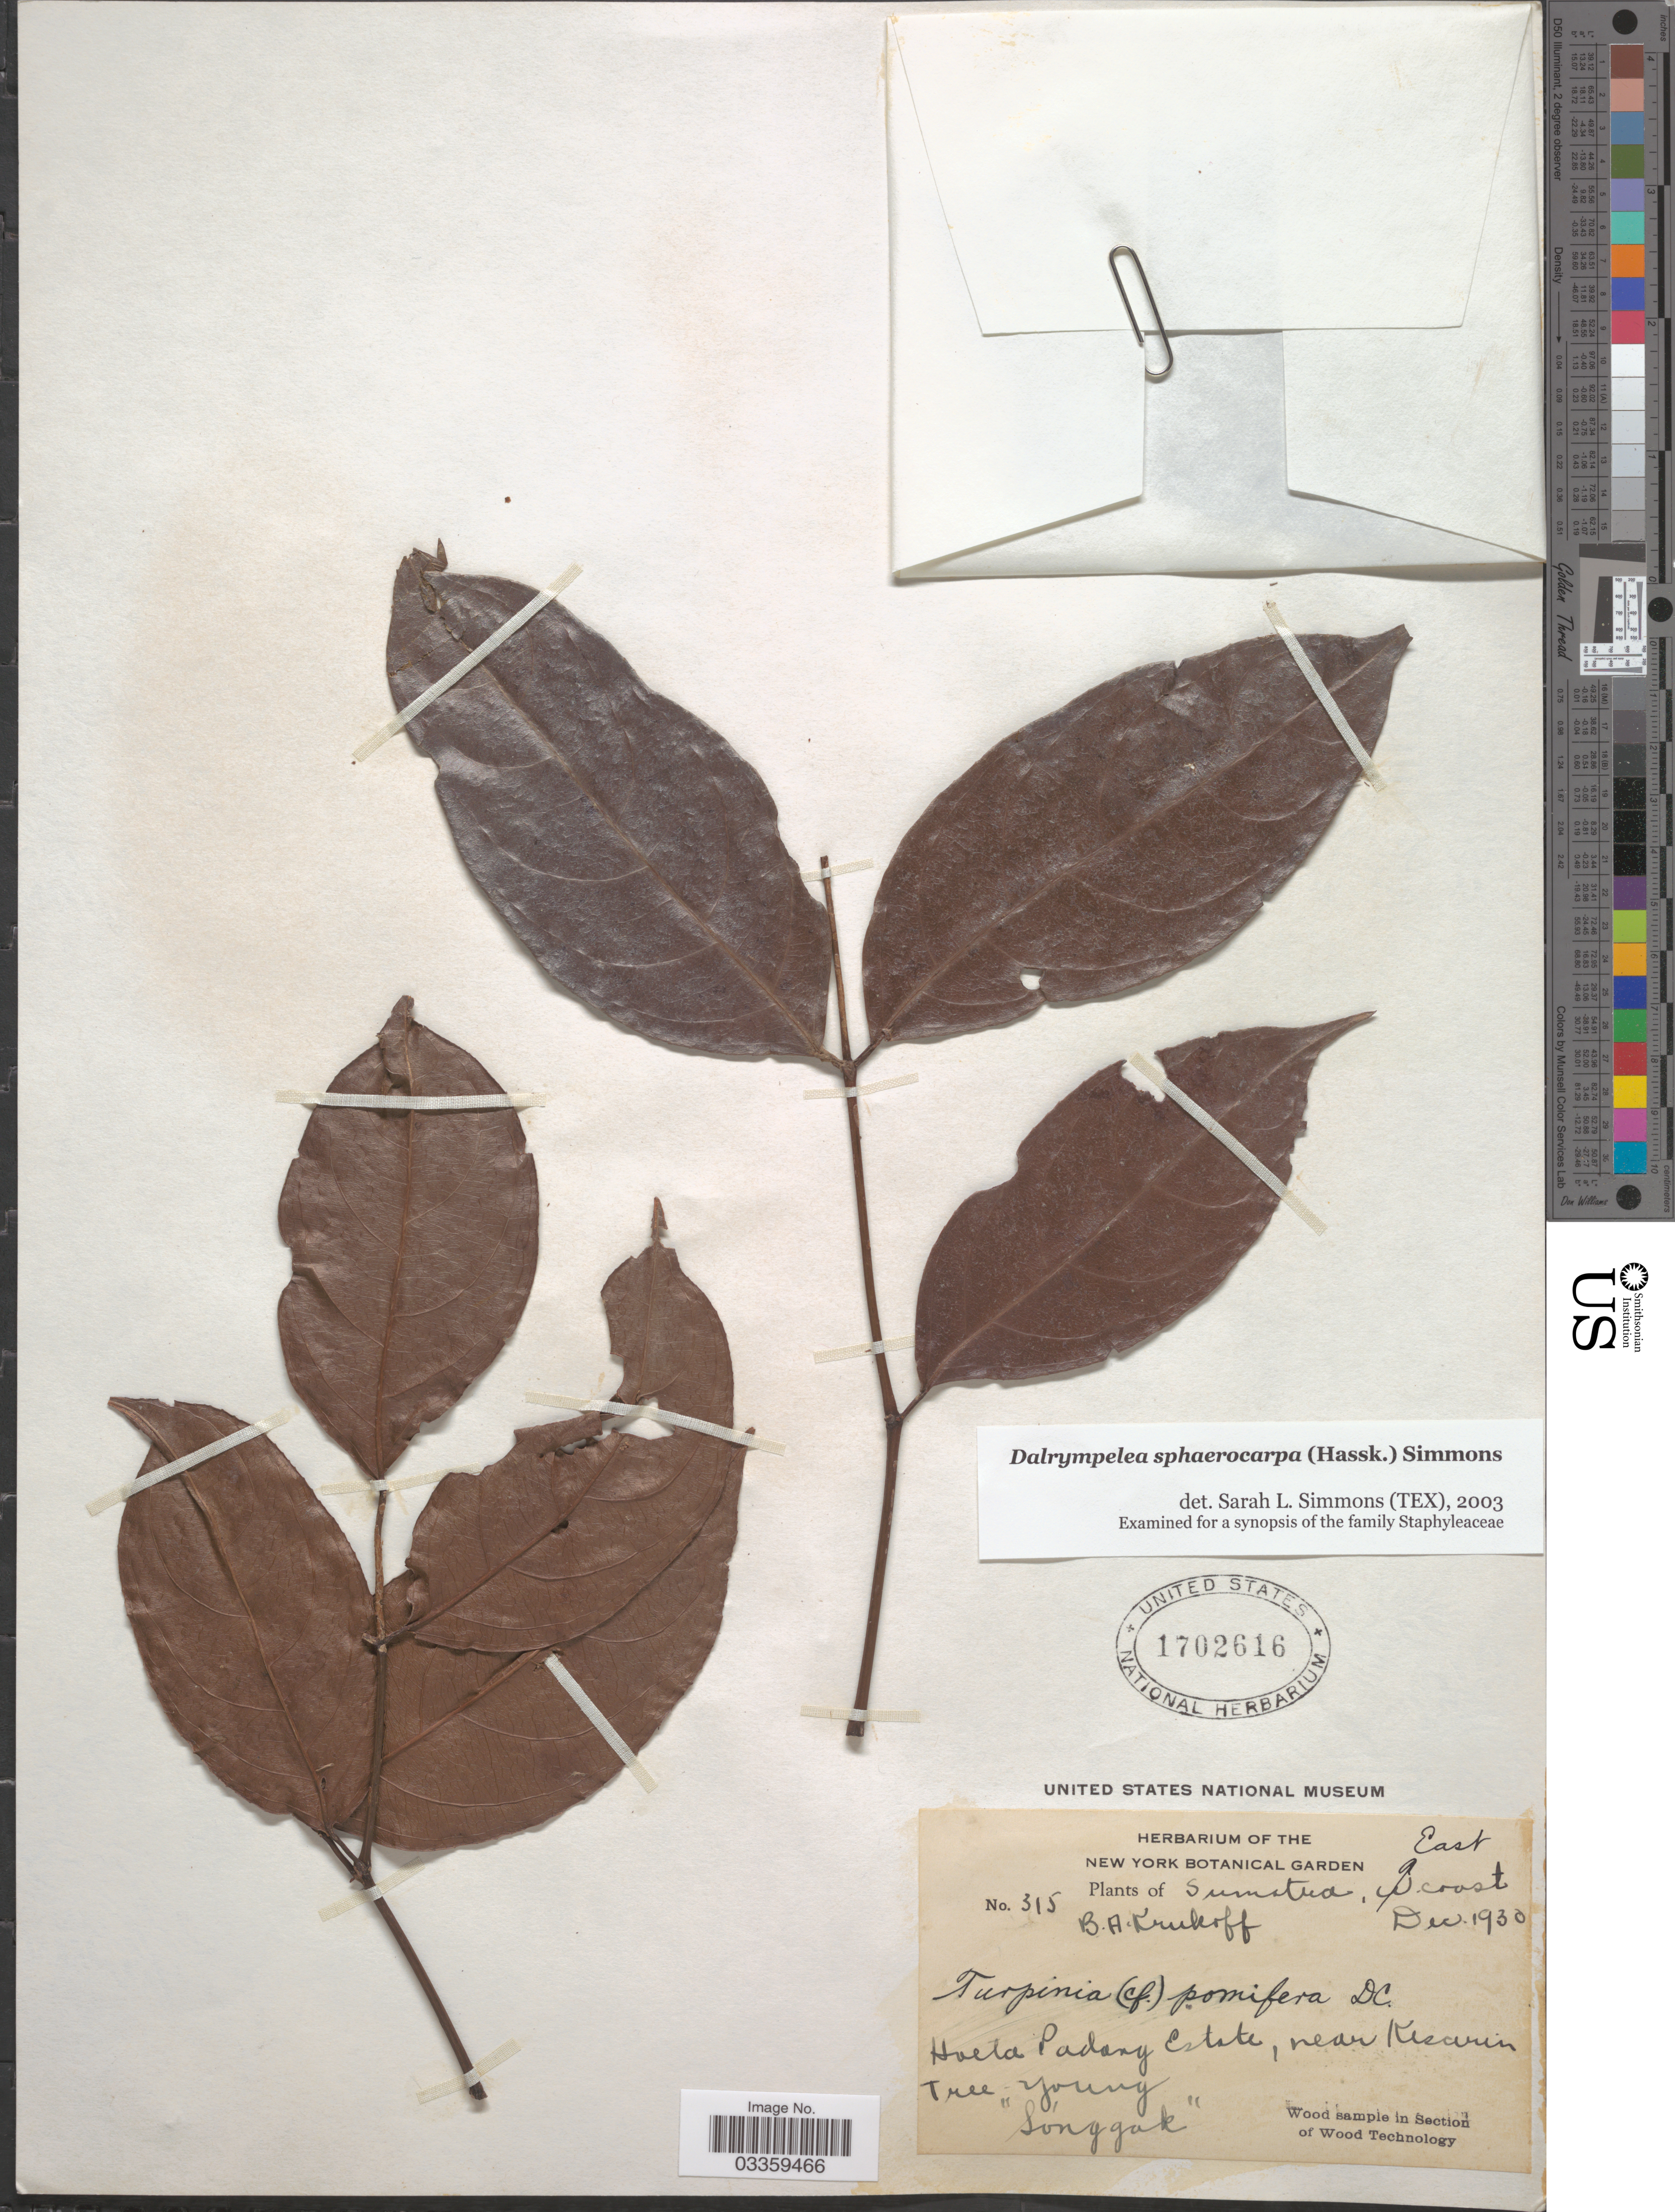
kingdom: Plantae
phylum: Tracheophyta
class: Magnoliopsida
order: Crossosomatales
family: Staphyleaceae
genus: Dalrympelea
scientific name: Dalrympelea sphaerocarpa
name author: (Hassk.) Nor-Ezzaw.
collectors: B. A. Krukoff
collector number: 315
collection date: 1930-12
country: Indonesia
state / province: Sumatra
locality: East Coast. Hoeta Padang Estate, near Kisarin.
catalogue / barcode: US 1702616